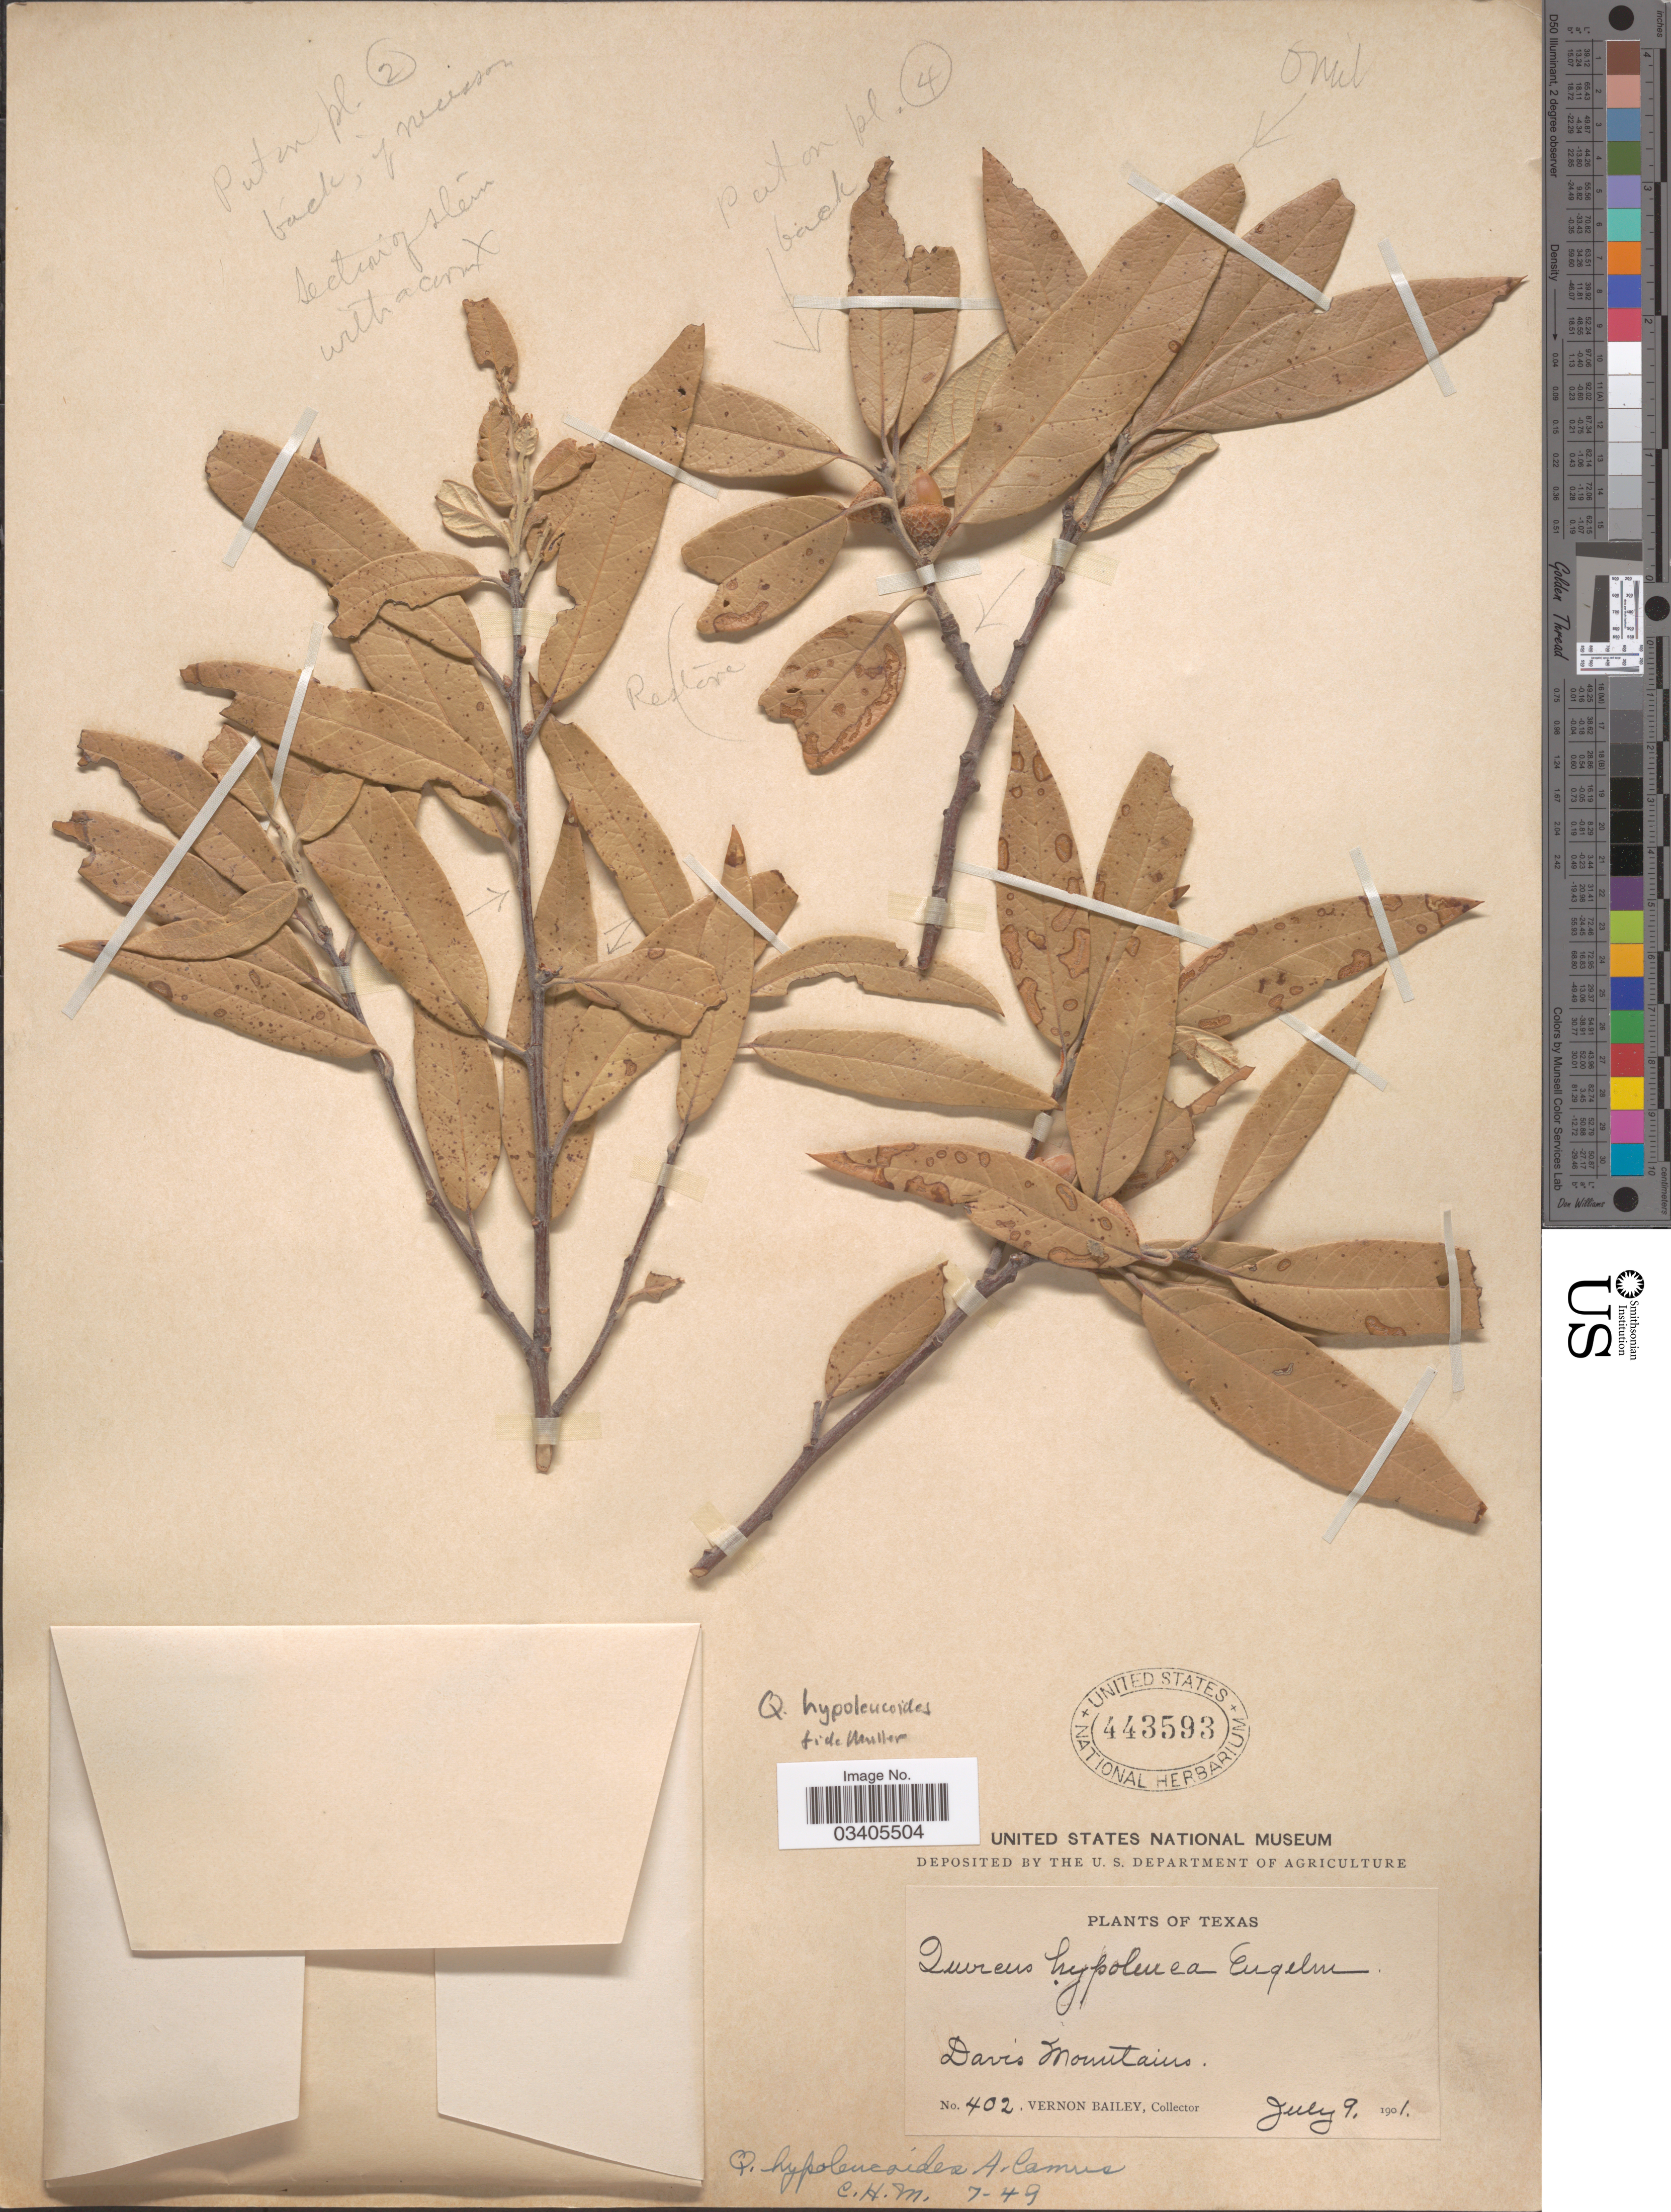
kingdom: Plantae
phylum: Tracheophyta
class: Magnoliopsida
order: Fagales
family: Fagaceae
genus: Quercus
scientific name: Quercus hypoleucoides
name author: A. Camus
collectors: V. O. Bailey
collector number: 402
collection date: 1901-07-09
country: United States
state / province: Texas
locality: Davis Mountains.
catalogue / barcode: US 443593